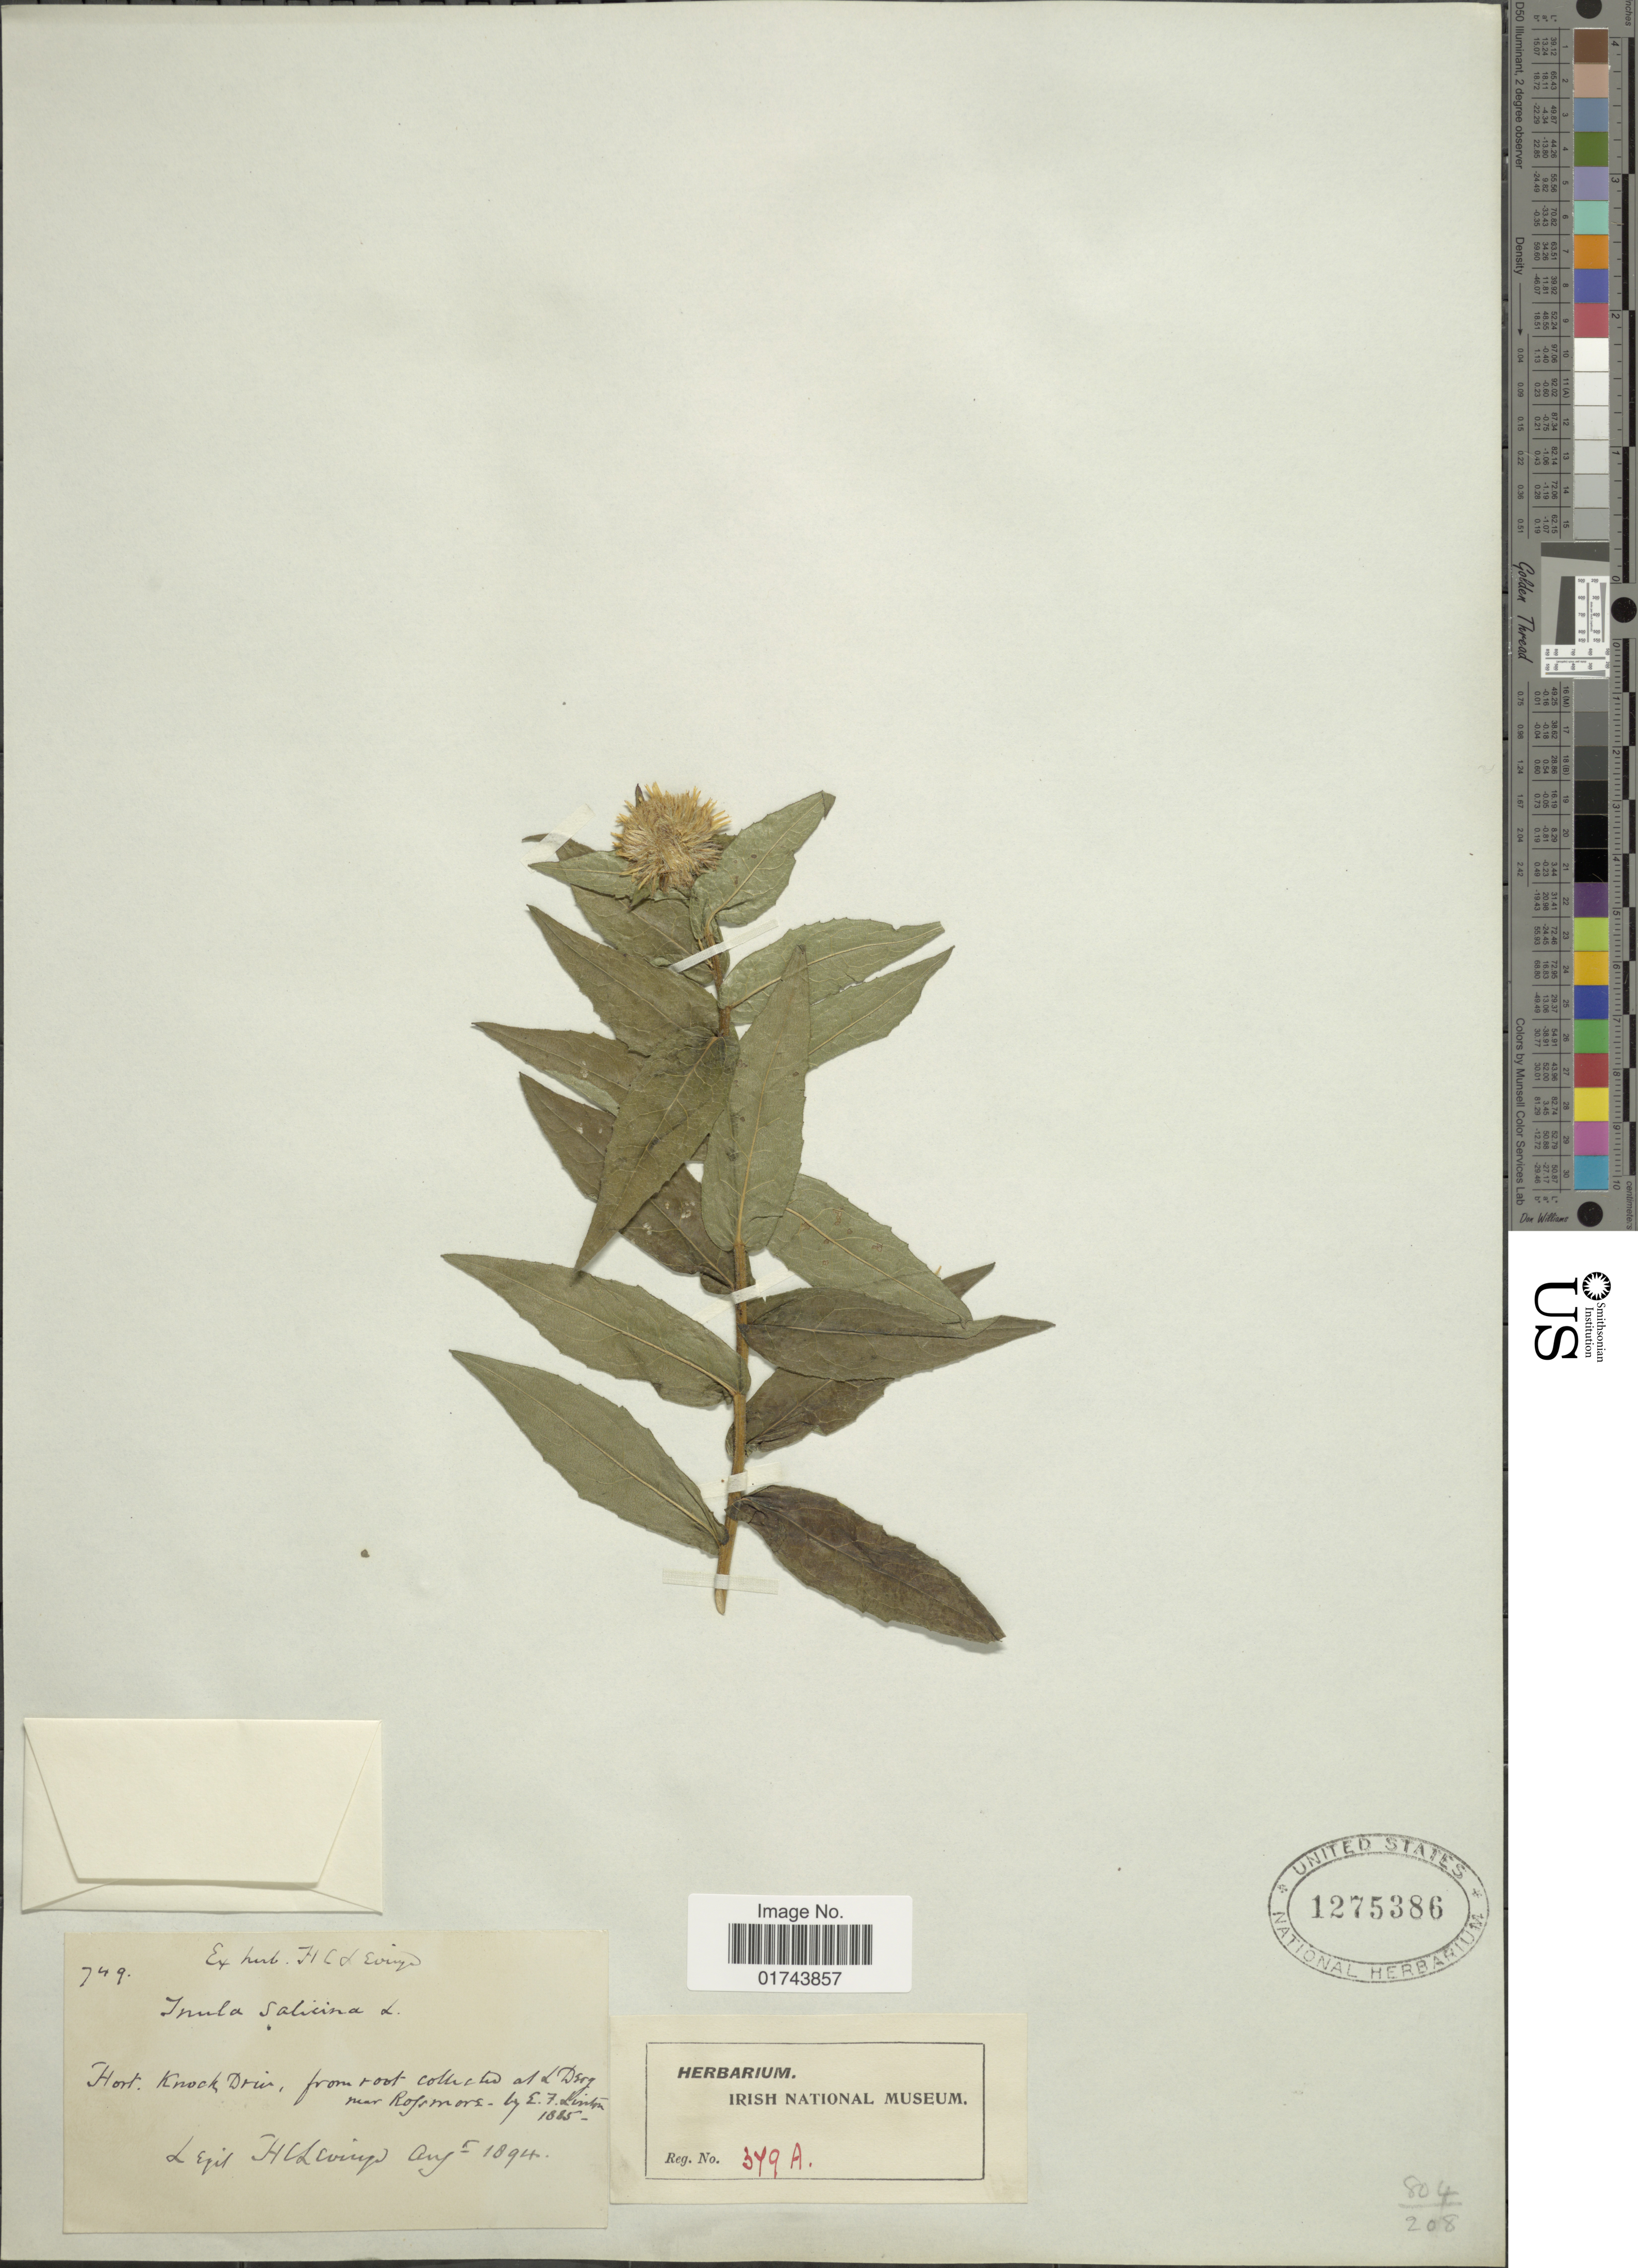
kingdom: Plantae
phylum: Tracheophyta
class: Magnoliopsida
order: Asterales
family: Asteraceae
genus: Inula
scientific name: Inula salicina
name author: L.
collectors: H. Levinge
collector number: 749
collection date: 1894-08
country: Ireland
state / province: Ulster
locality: Near Rossmore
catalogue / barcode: US 1275386